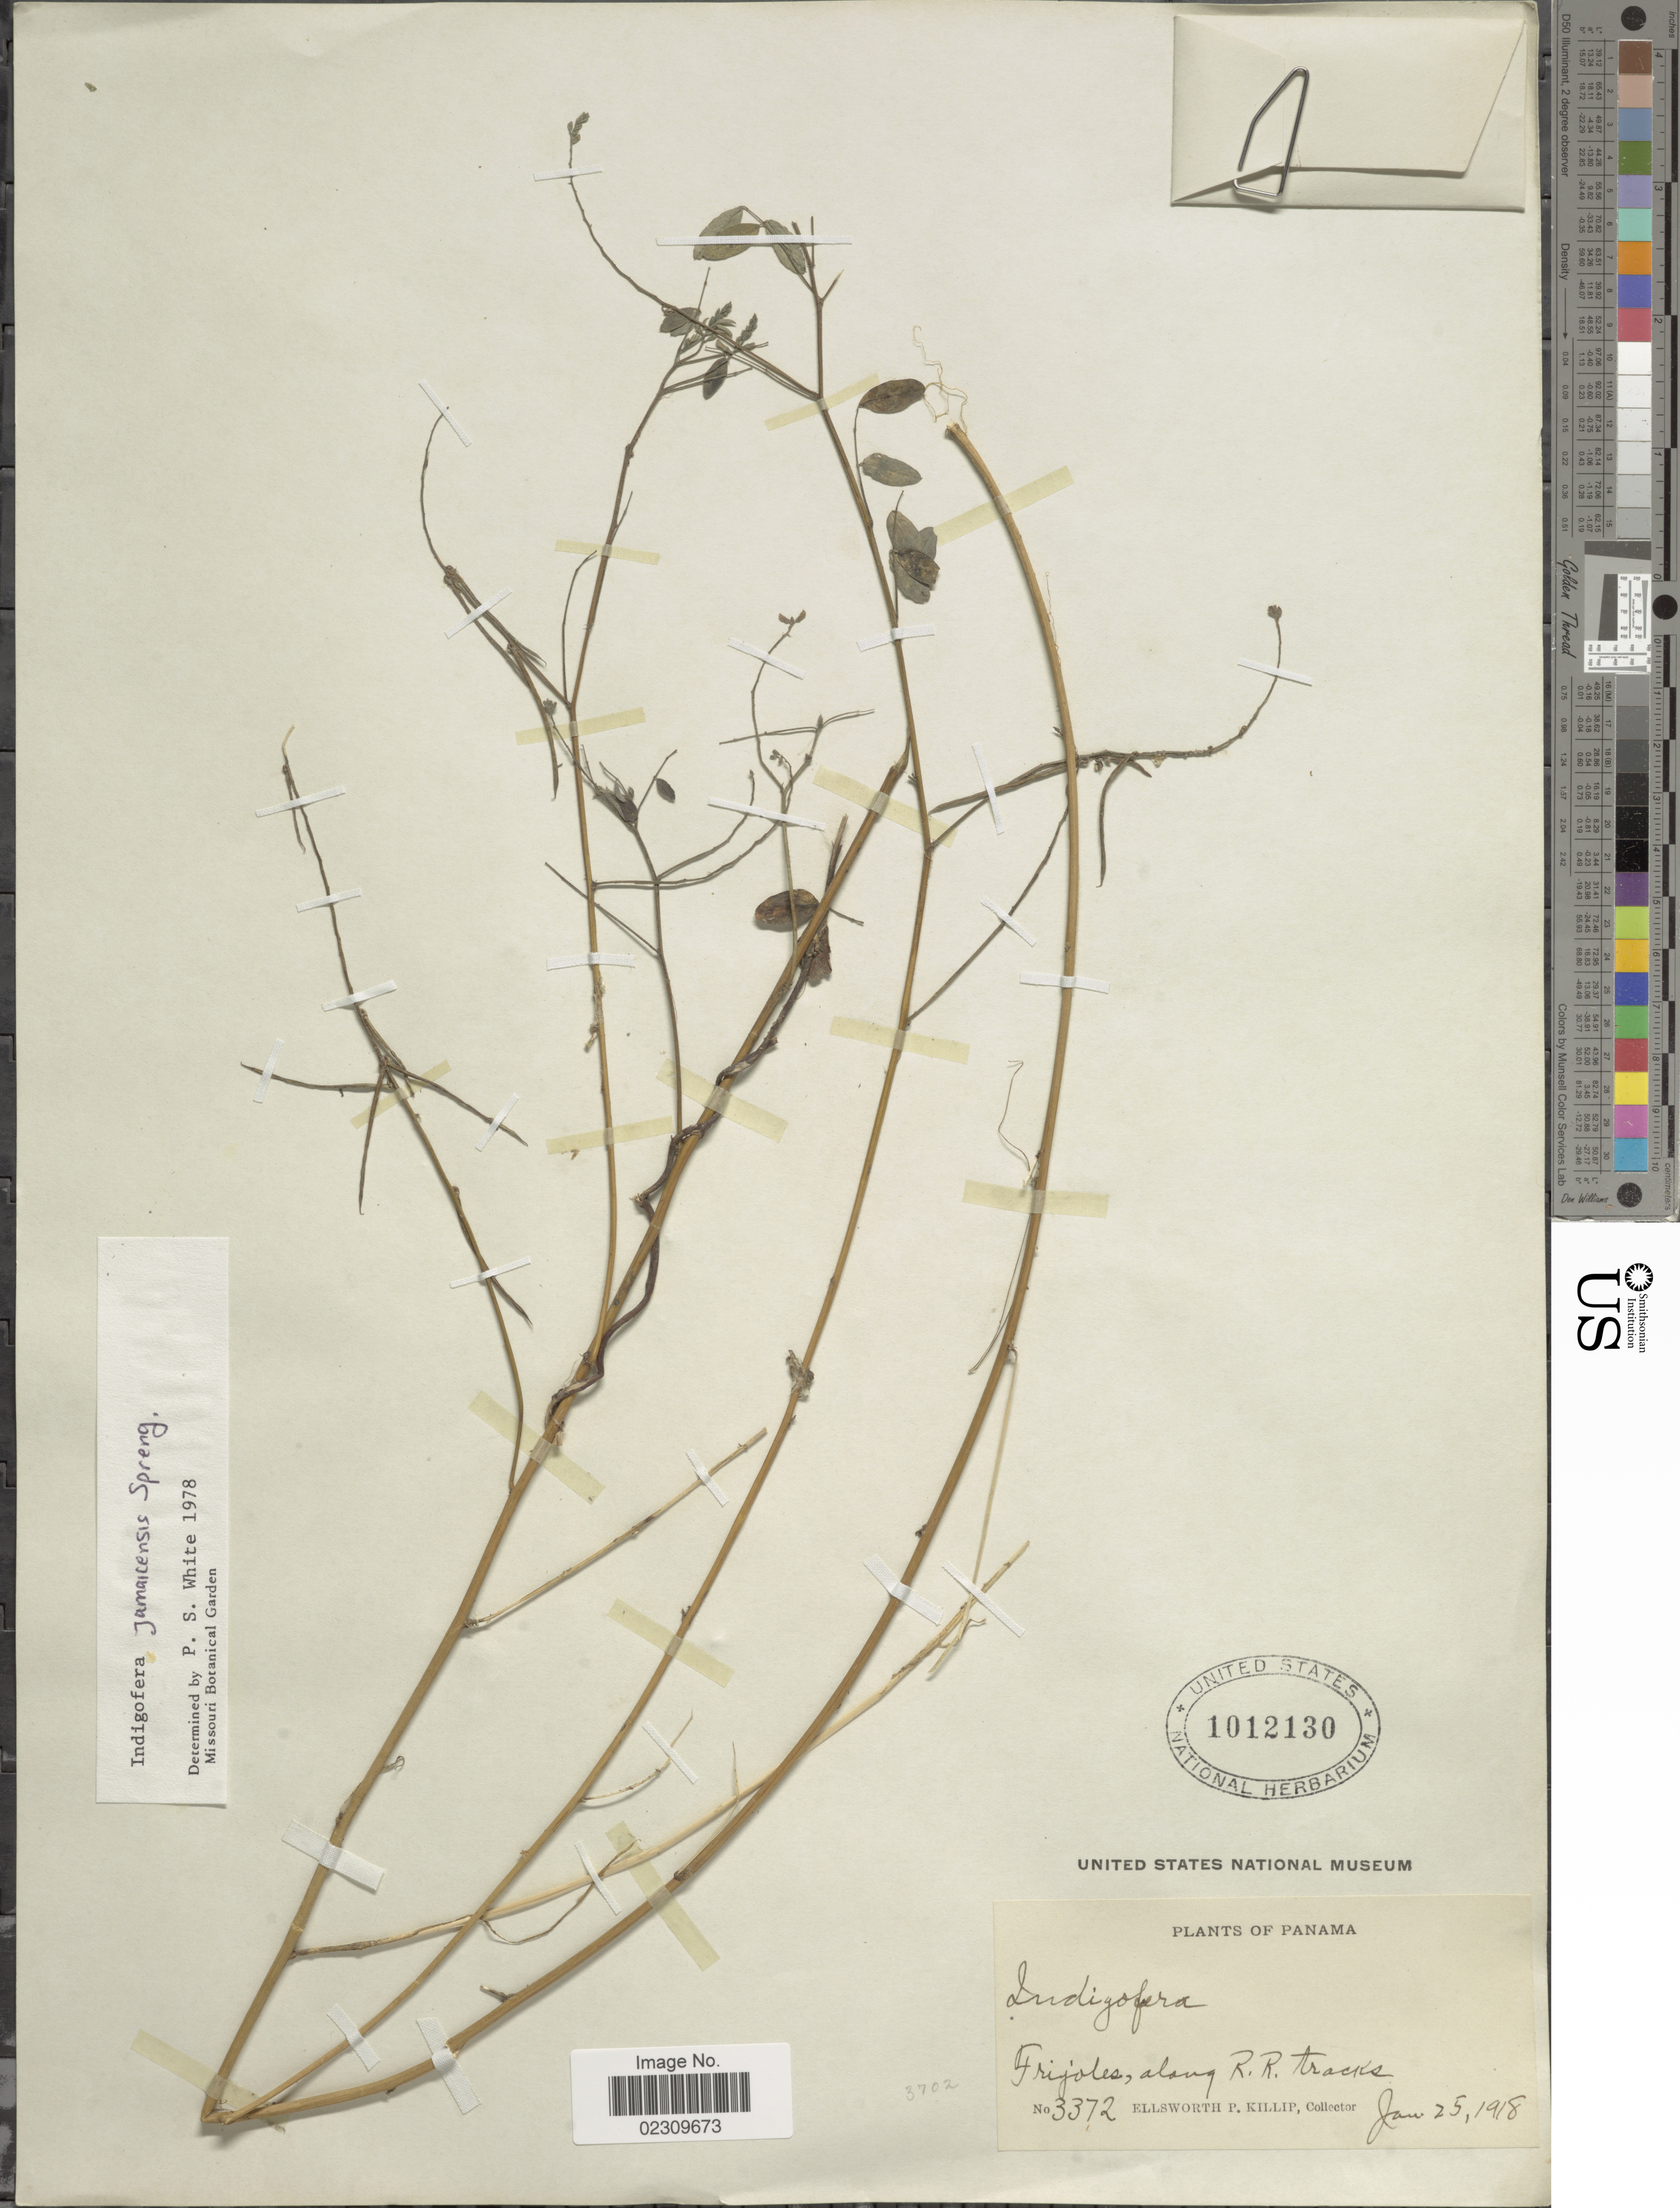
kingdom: Plantae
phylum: Tracheophyta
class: Magnoliopsida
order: Fabales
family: Fabaceae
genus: Indigofera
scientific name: Indigofera jamaicensis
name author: Spreng.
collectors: E. P. Killip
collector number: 3372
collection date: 1918-01-25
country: Panama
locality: Frijoles, along R.R. tracks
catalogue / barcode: US 1012130